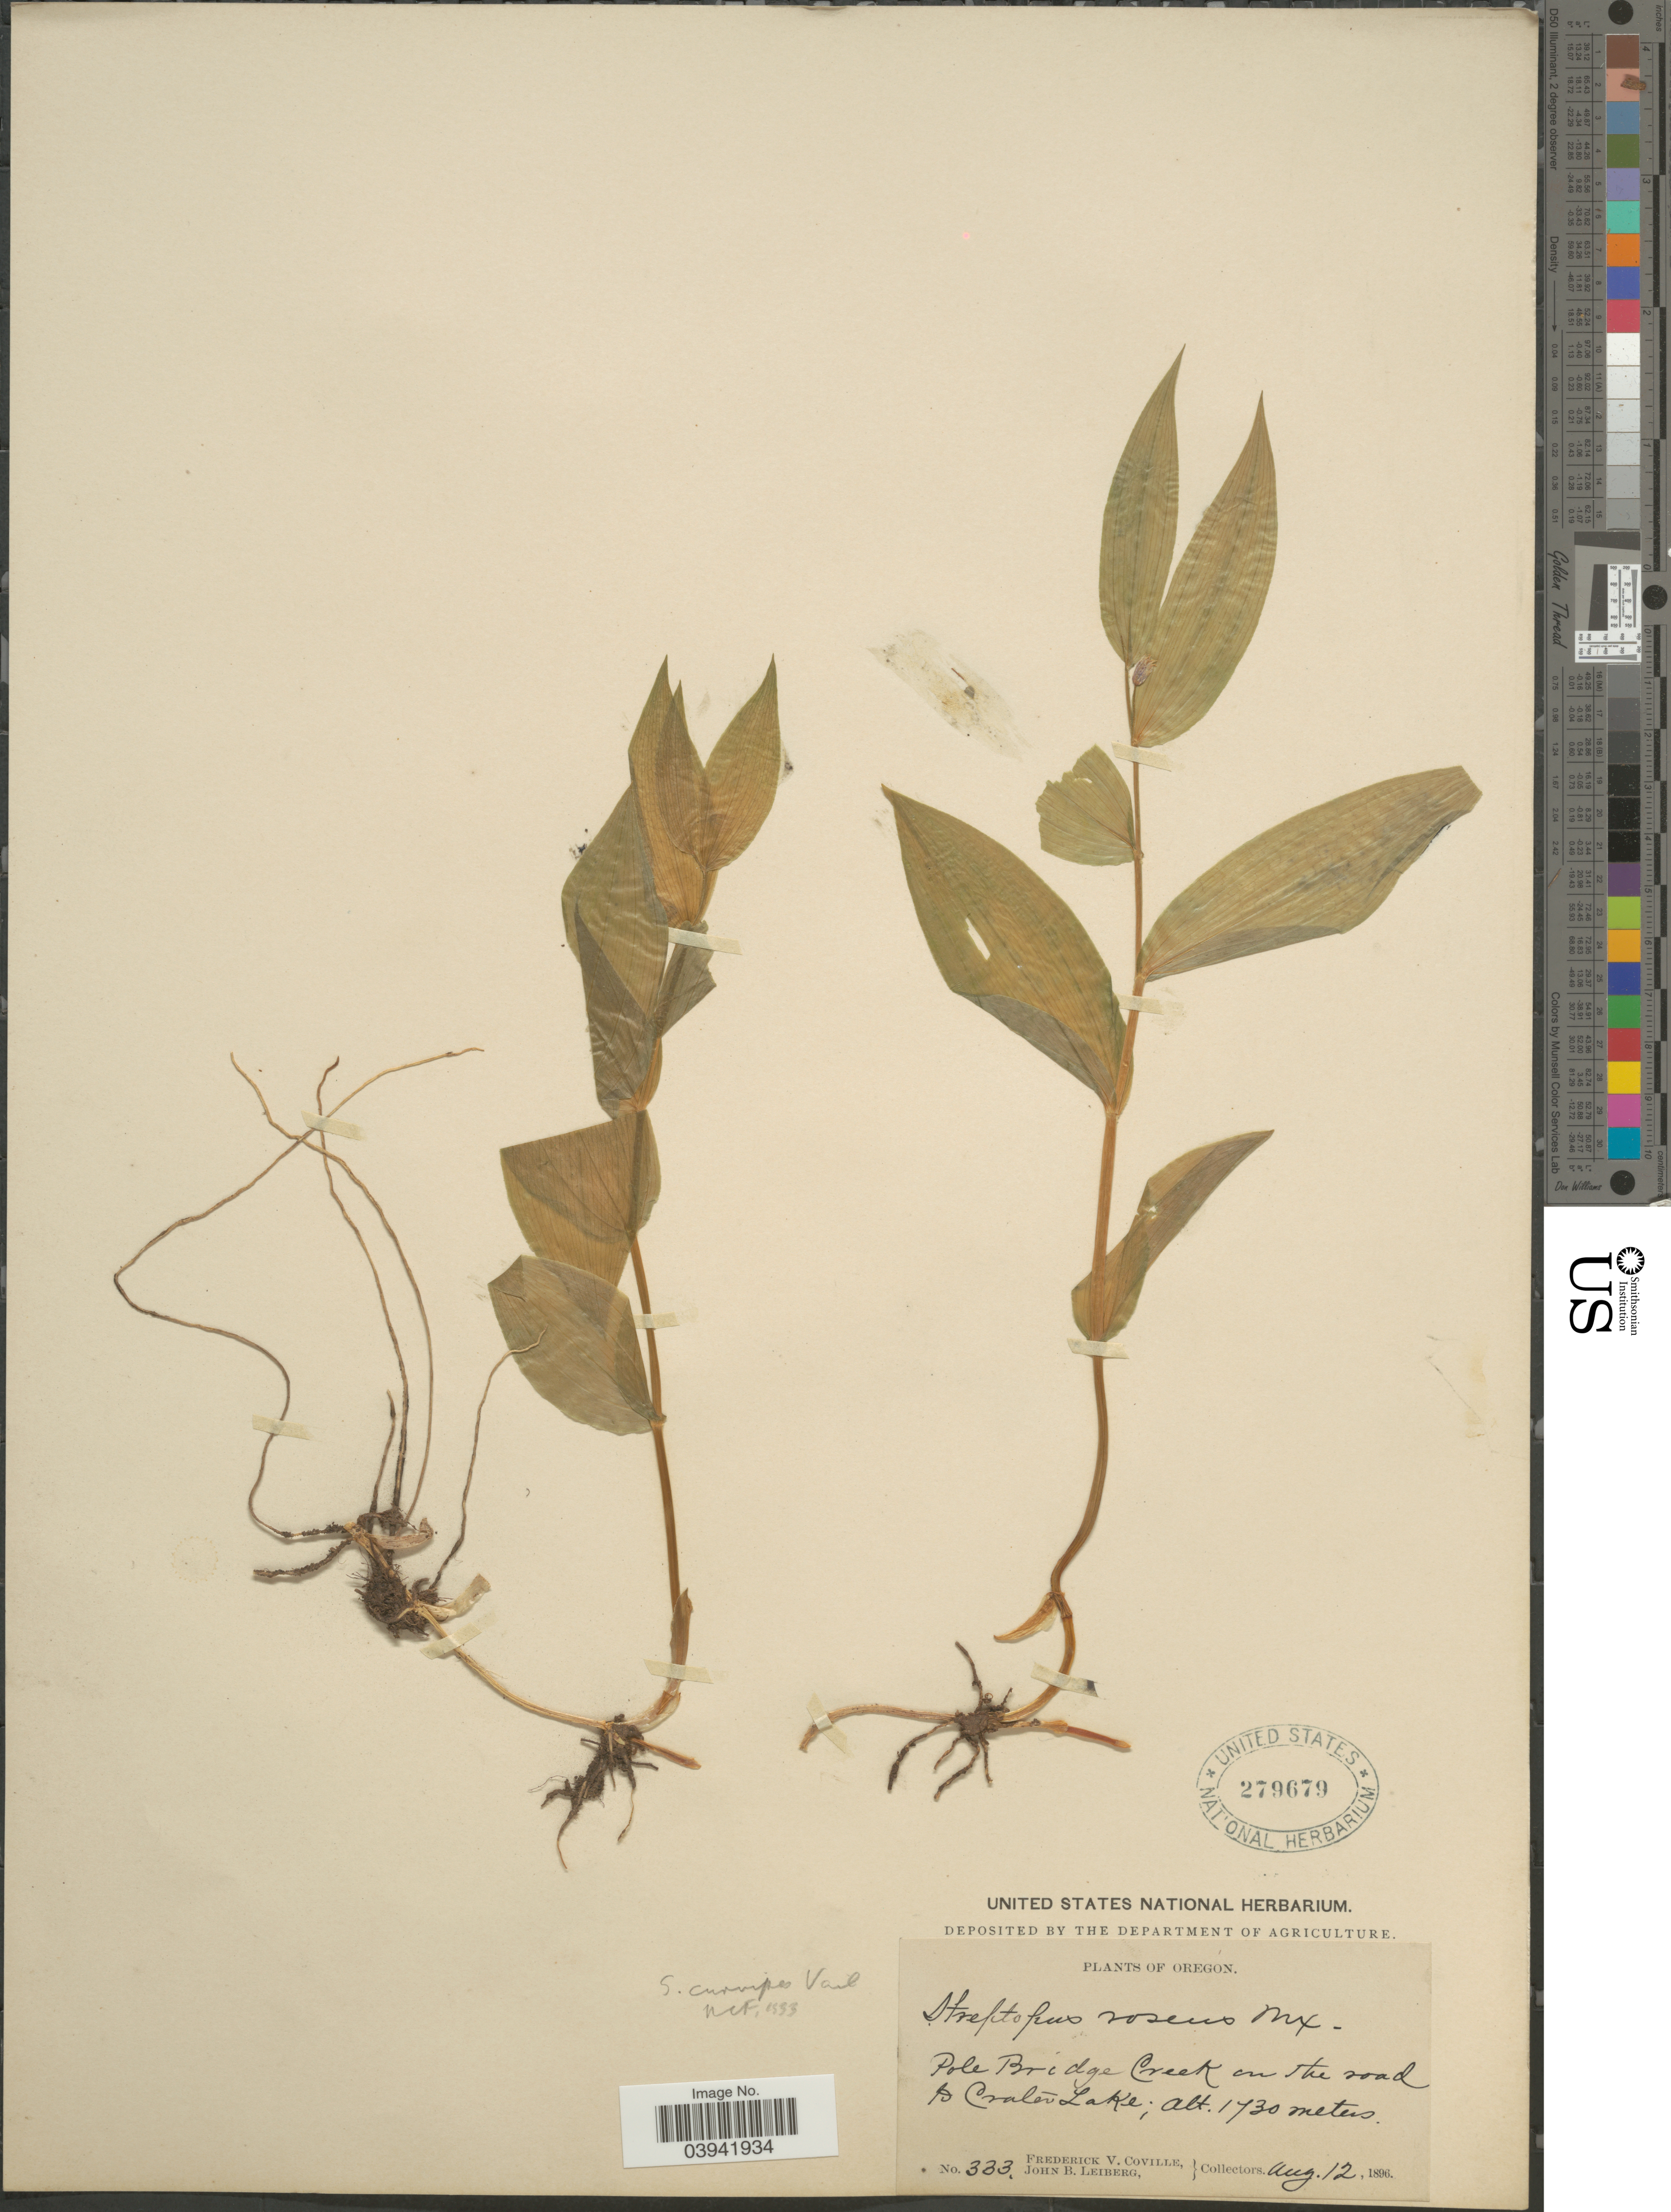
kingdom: Plantae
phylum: Tracheophyta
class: Liliopsida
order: Liliales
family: Liliaceae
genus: Streptopus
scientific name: Streptopus roseus var. curvipes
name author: (Vail) Fassett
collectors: F. V. Coville & J. B. Leiberg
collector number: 333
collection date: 1896-08-12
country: United States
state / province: Oregon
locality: Pole Bridge Creek on the road & Crater Lake.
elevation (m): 1730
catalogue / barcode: US 279679